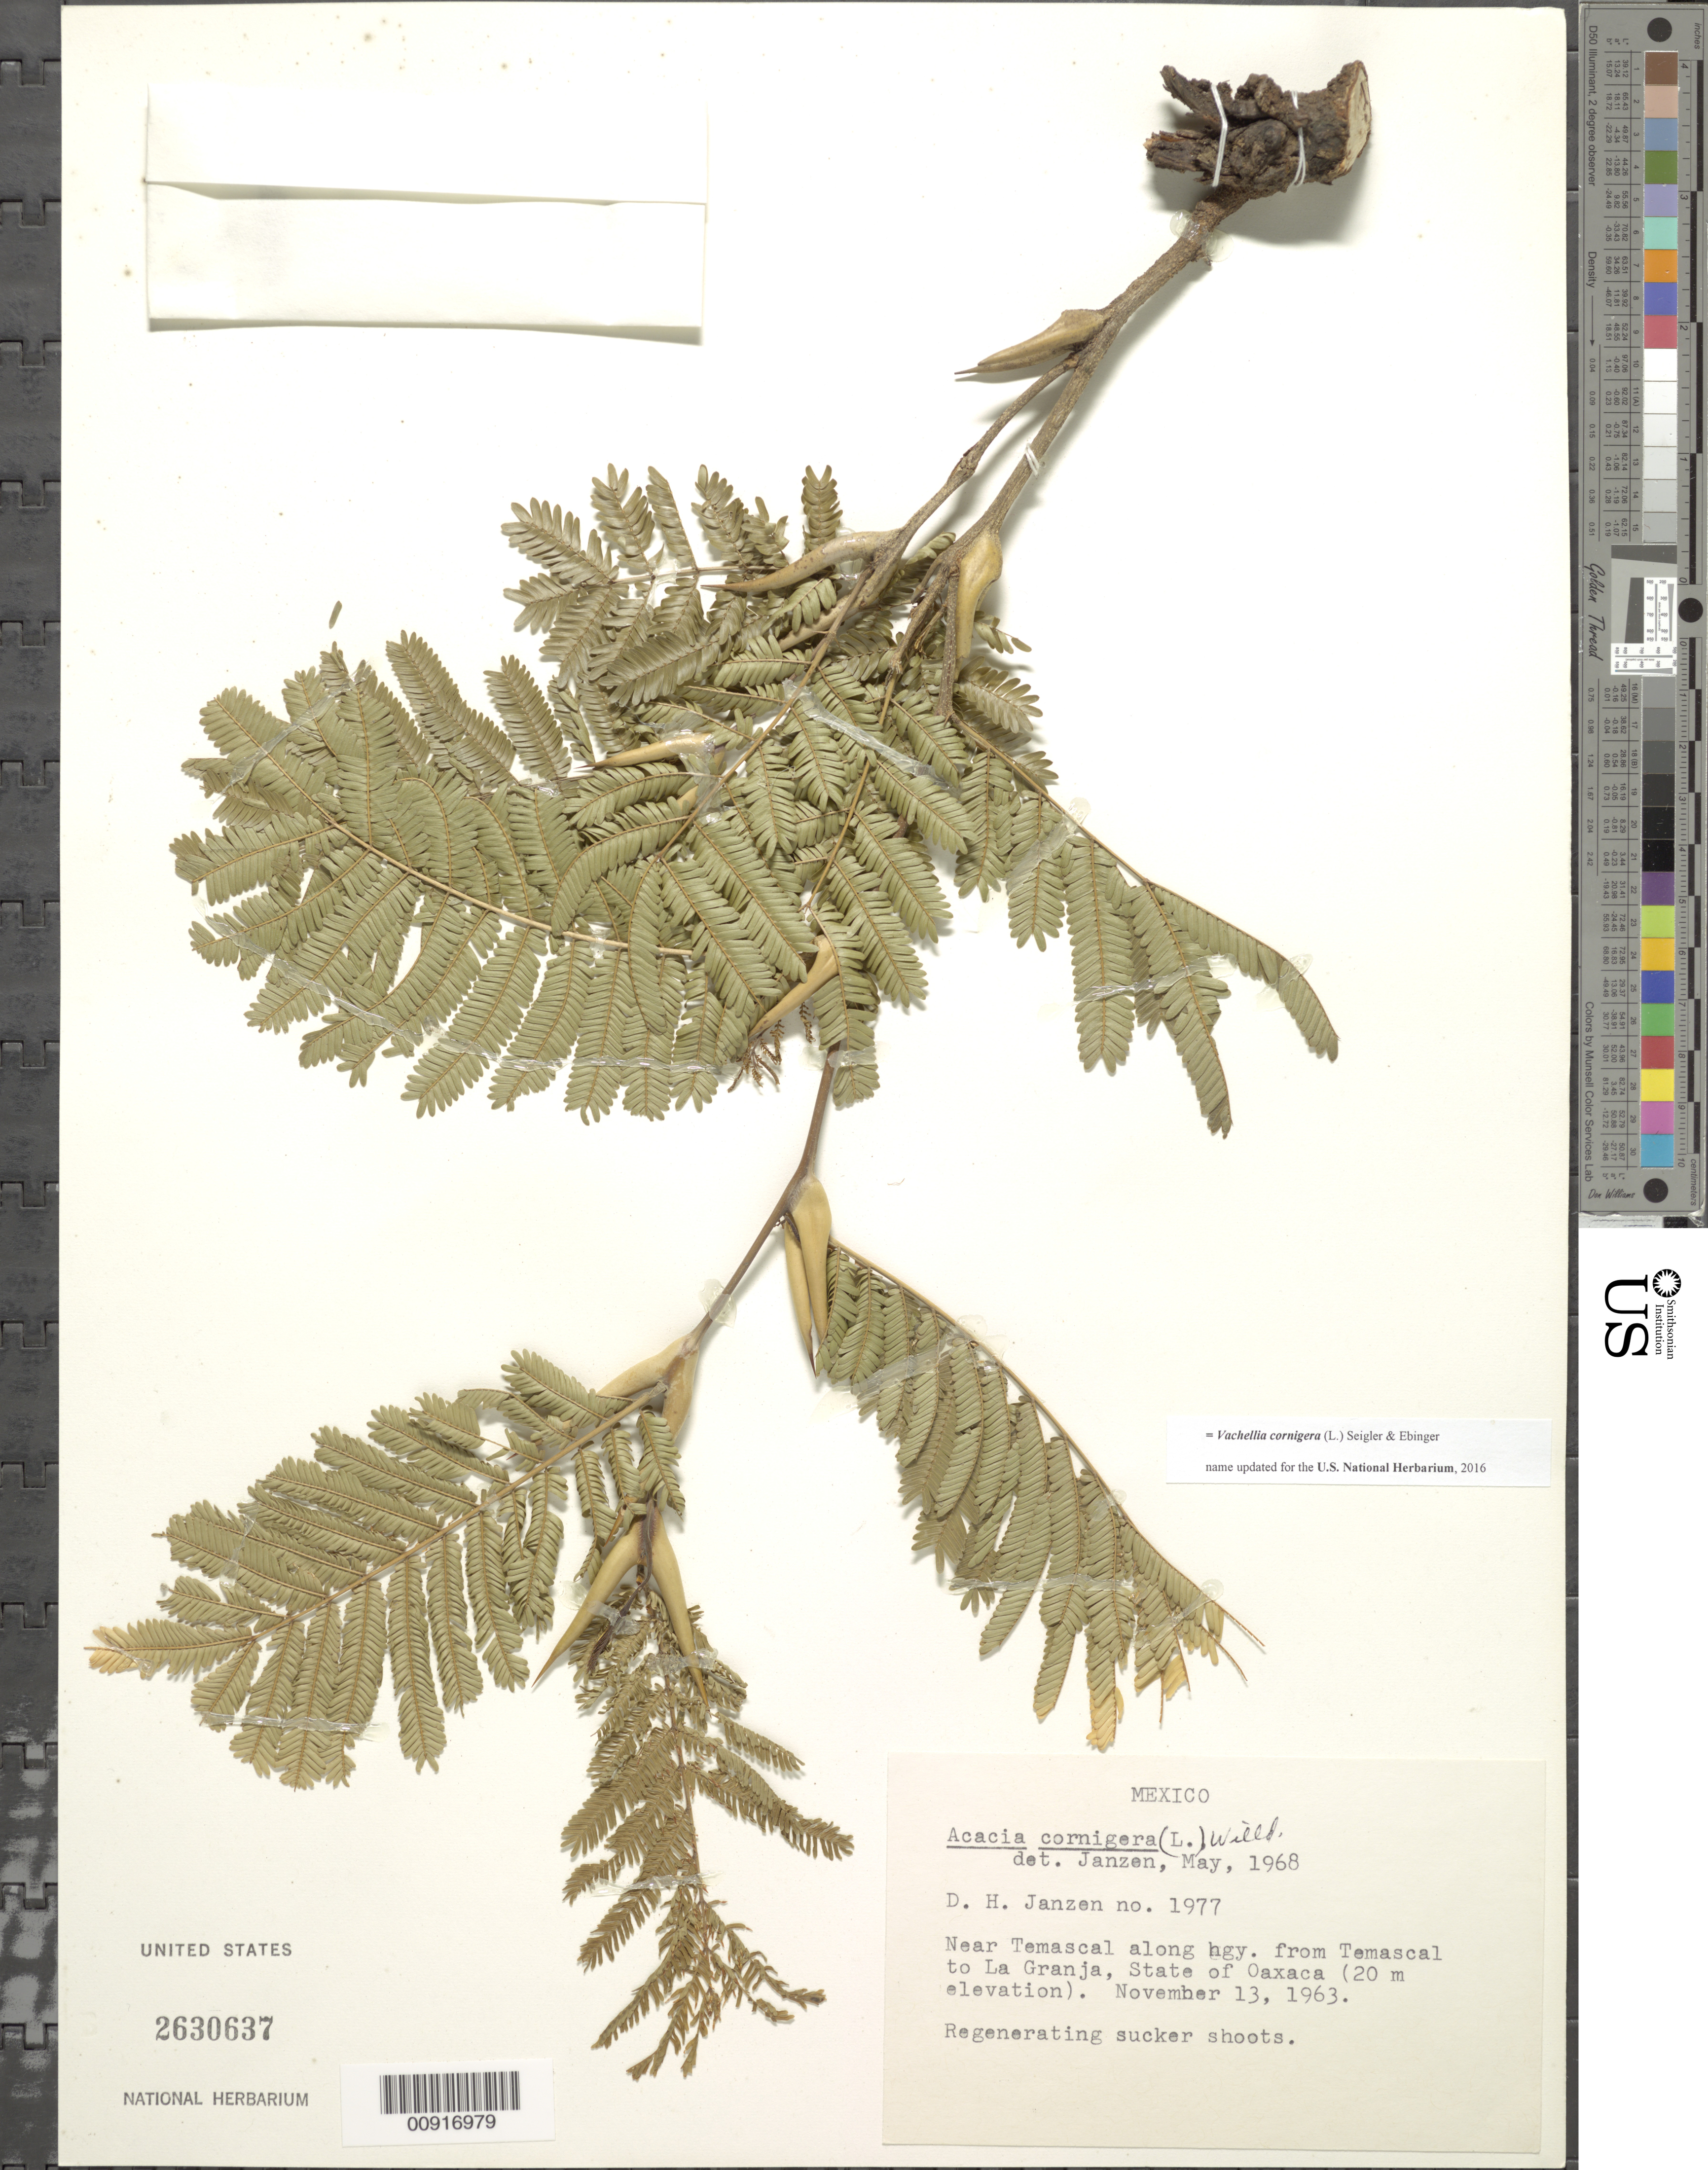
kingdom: Plantae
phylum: Tracheophyta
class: Magnoliopsida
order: Fabales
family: Fabaceae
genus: Vachellia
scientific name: Vachellia cornigera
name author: (L.) Seigler & Ebinger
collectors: D. Janzen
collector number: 1977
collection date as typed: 13 Nov 1963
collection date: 1963-11-13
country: Mexico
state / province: Oaxaca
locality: Near Temascal along hwy. from Temascal to La Granja, State of Oaxaca.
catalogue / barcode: US 2630637